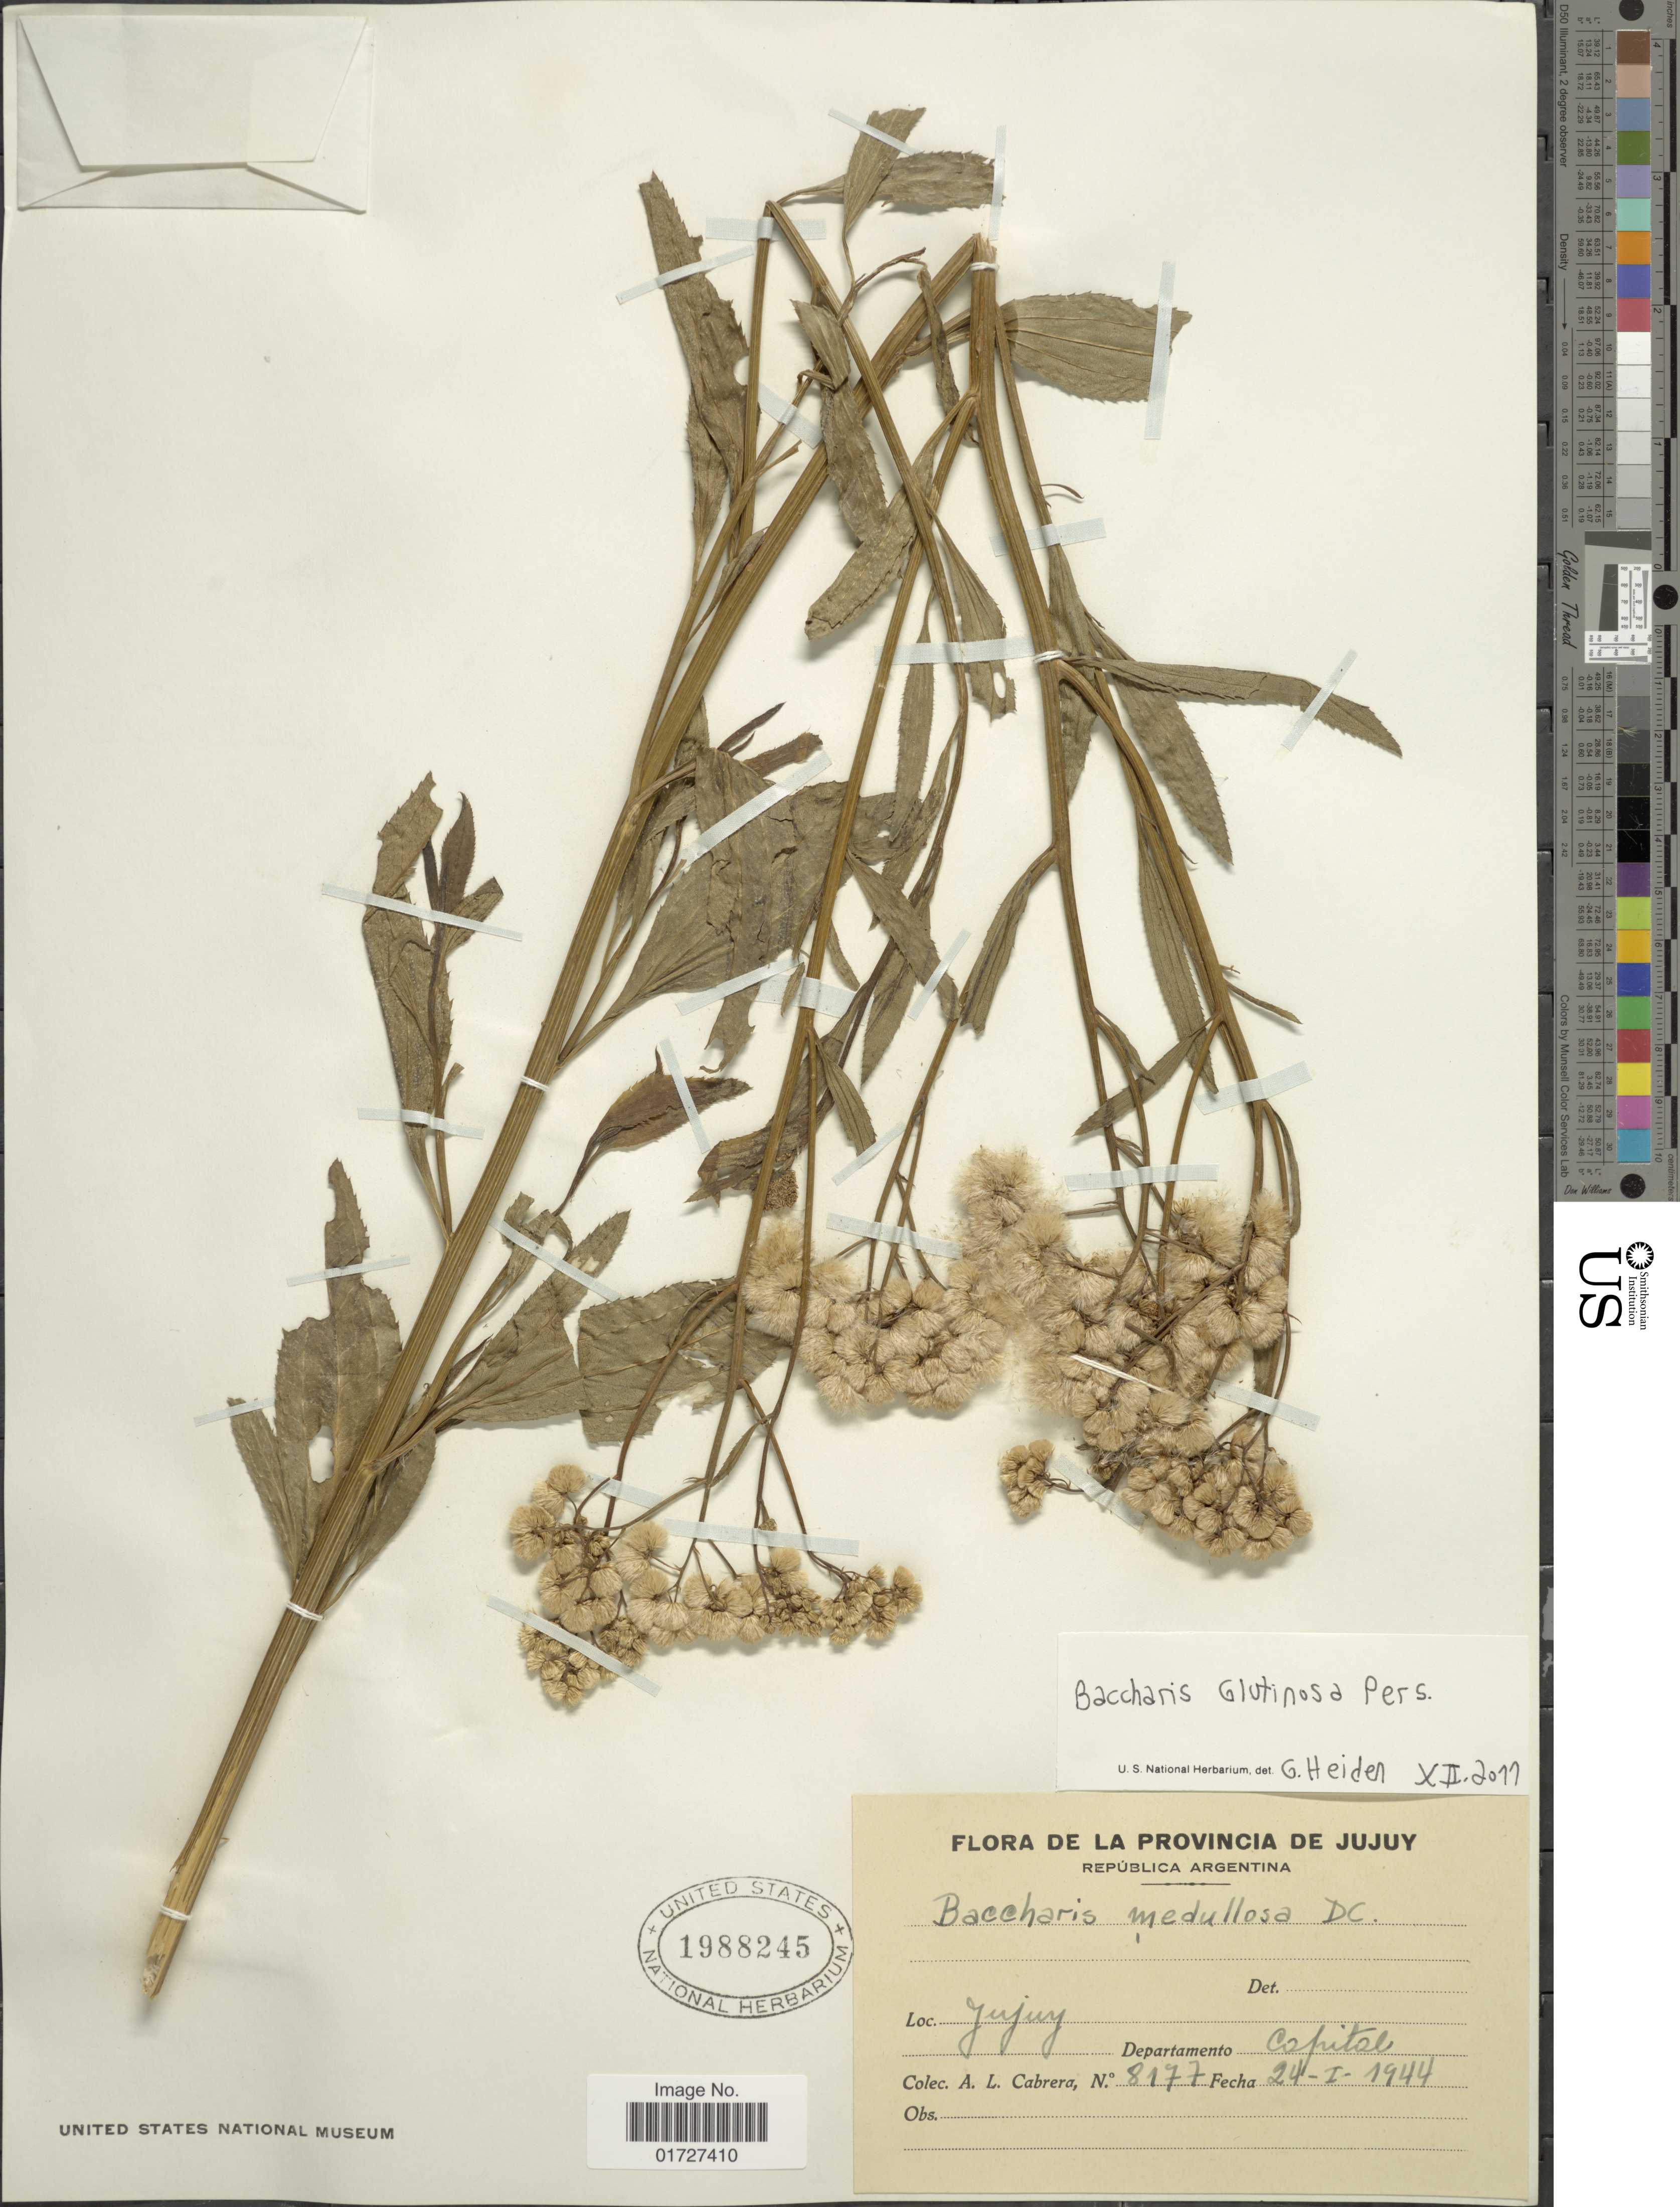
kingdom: Plantae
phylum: Tracheophyta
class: Magnoliopsida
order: Asterales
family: Asteraceae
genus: Baccharis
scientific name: Baccharis glutinosa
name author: Pers.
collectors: A. L. Cabrera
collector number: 8177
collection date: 1944-01-24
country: Argentina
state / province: Jujuy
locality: Republica Argentina, Departamento Capital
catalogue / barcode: US 1988245